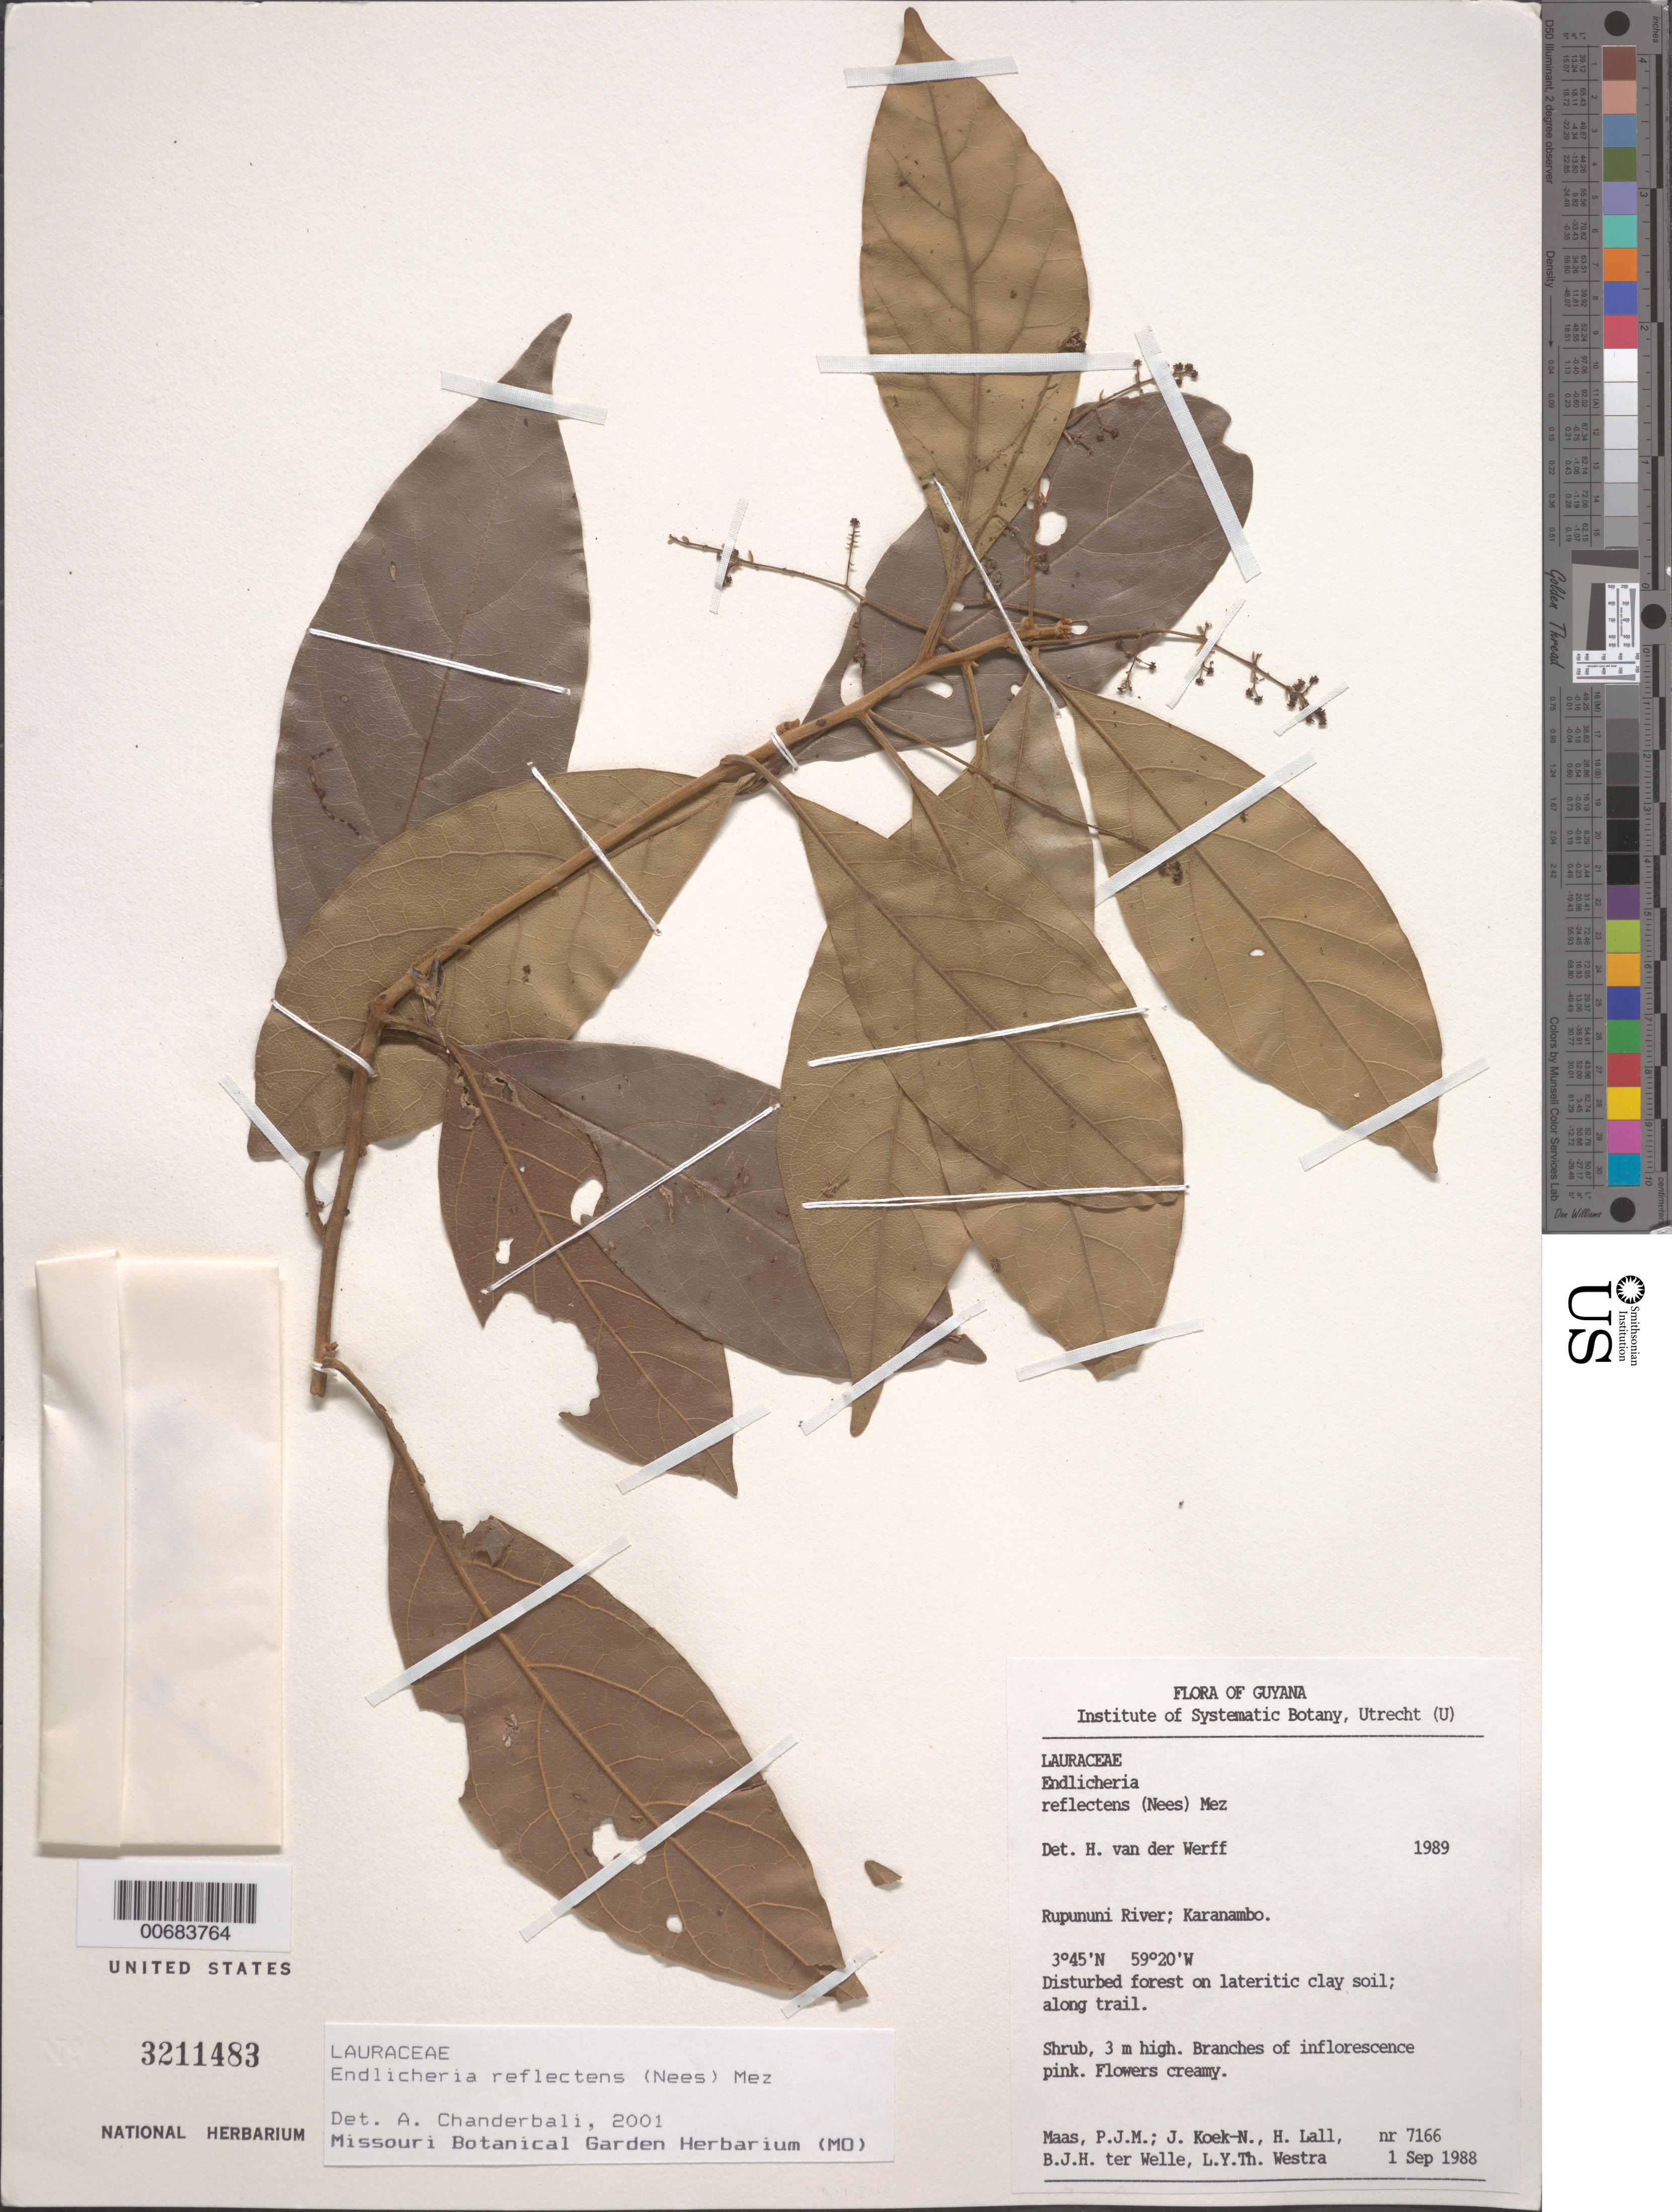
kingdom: Plantae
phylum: Tracheophyta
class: Magnoliopsida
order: Laurales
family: Lauraceae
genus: Endlicheria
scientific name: Endlicheria reflectens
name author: (Nees) Mez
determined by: Chanderbali, Andre Shashi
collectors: P. Maas, J. Koek-Noorman, H. Lall, B. Welle & L. Y. T. Westra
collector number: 7166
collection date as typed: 1-Sep-88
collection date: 1988-09-01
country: Guyana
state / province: U. Takutu-U. Essequibo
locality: Karanambo, Rupununi River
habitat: Disturbed forest on lateritic clay soil; along trail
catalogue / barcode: US 3211483